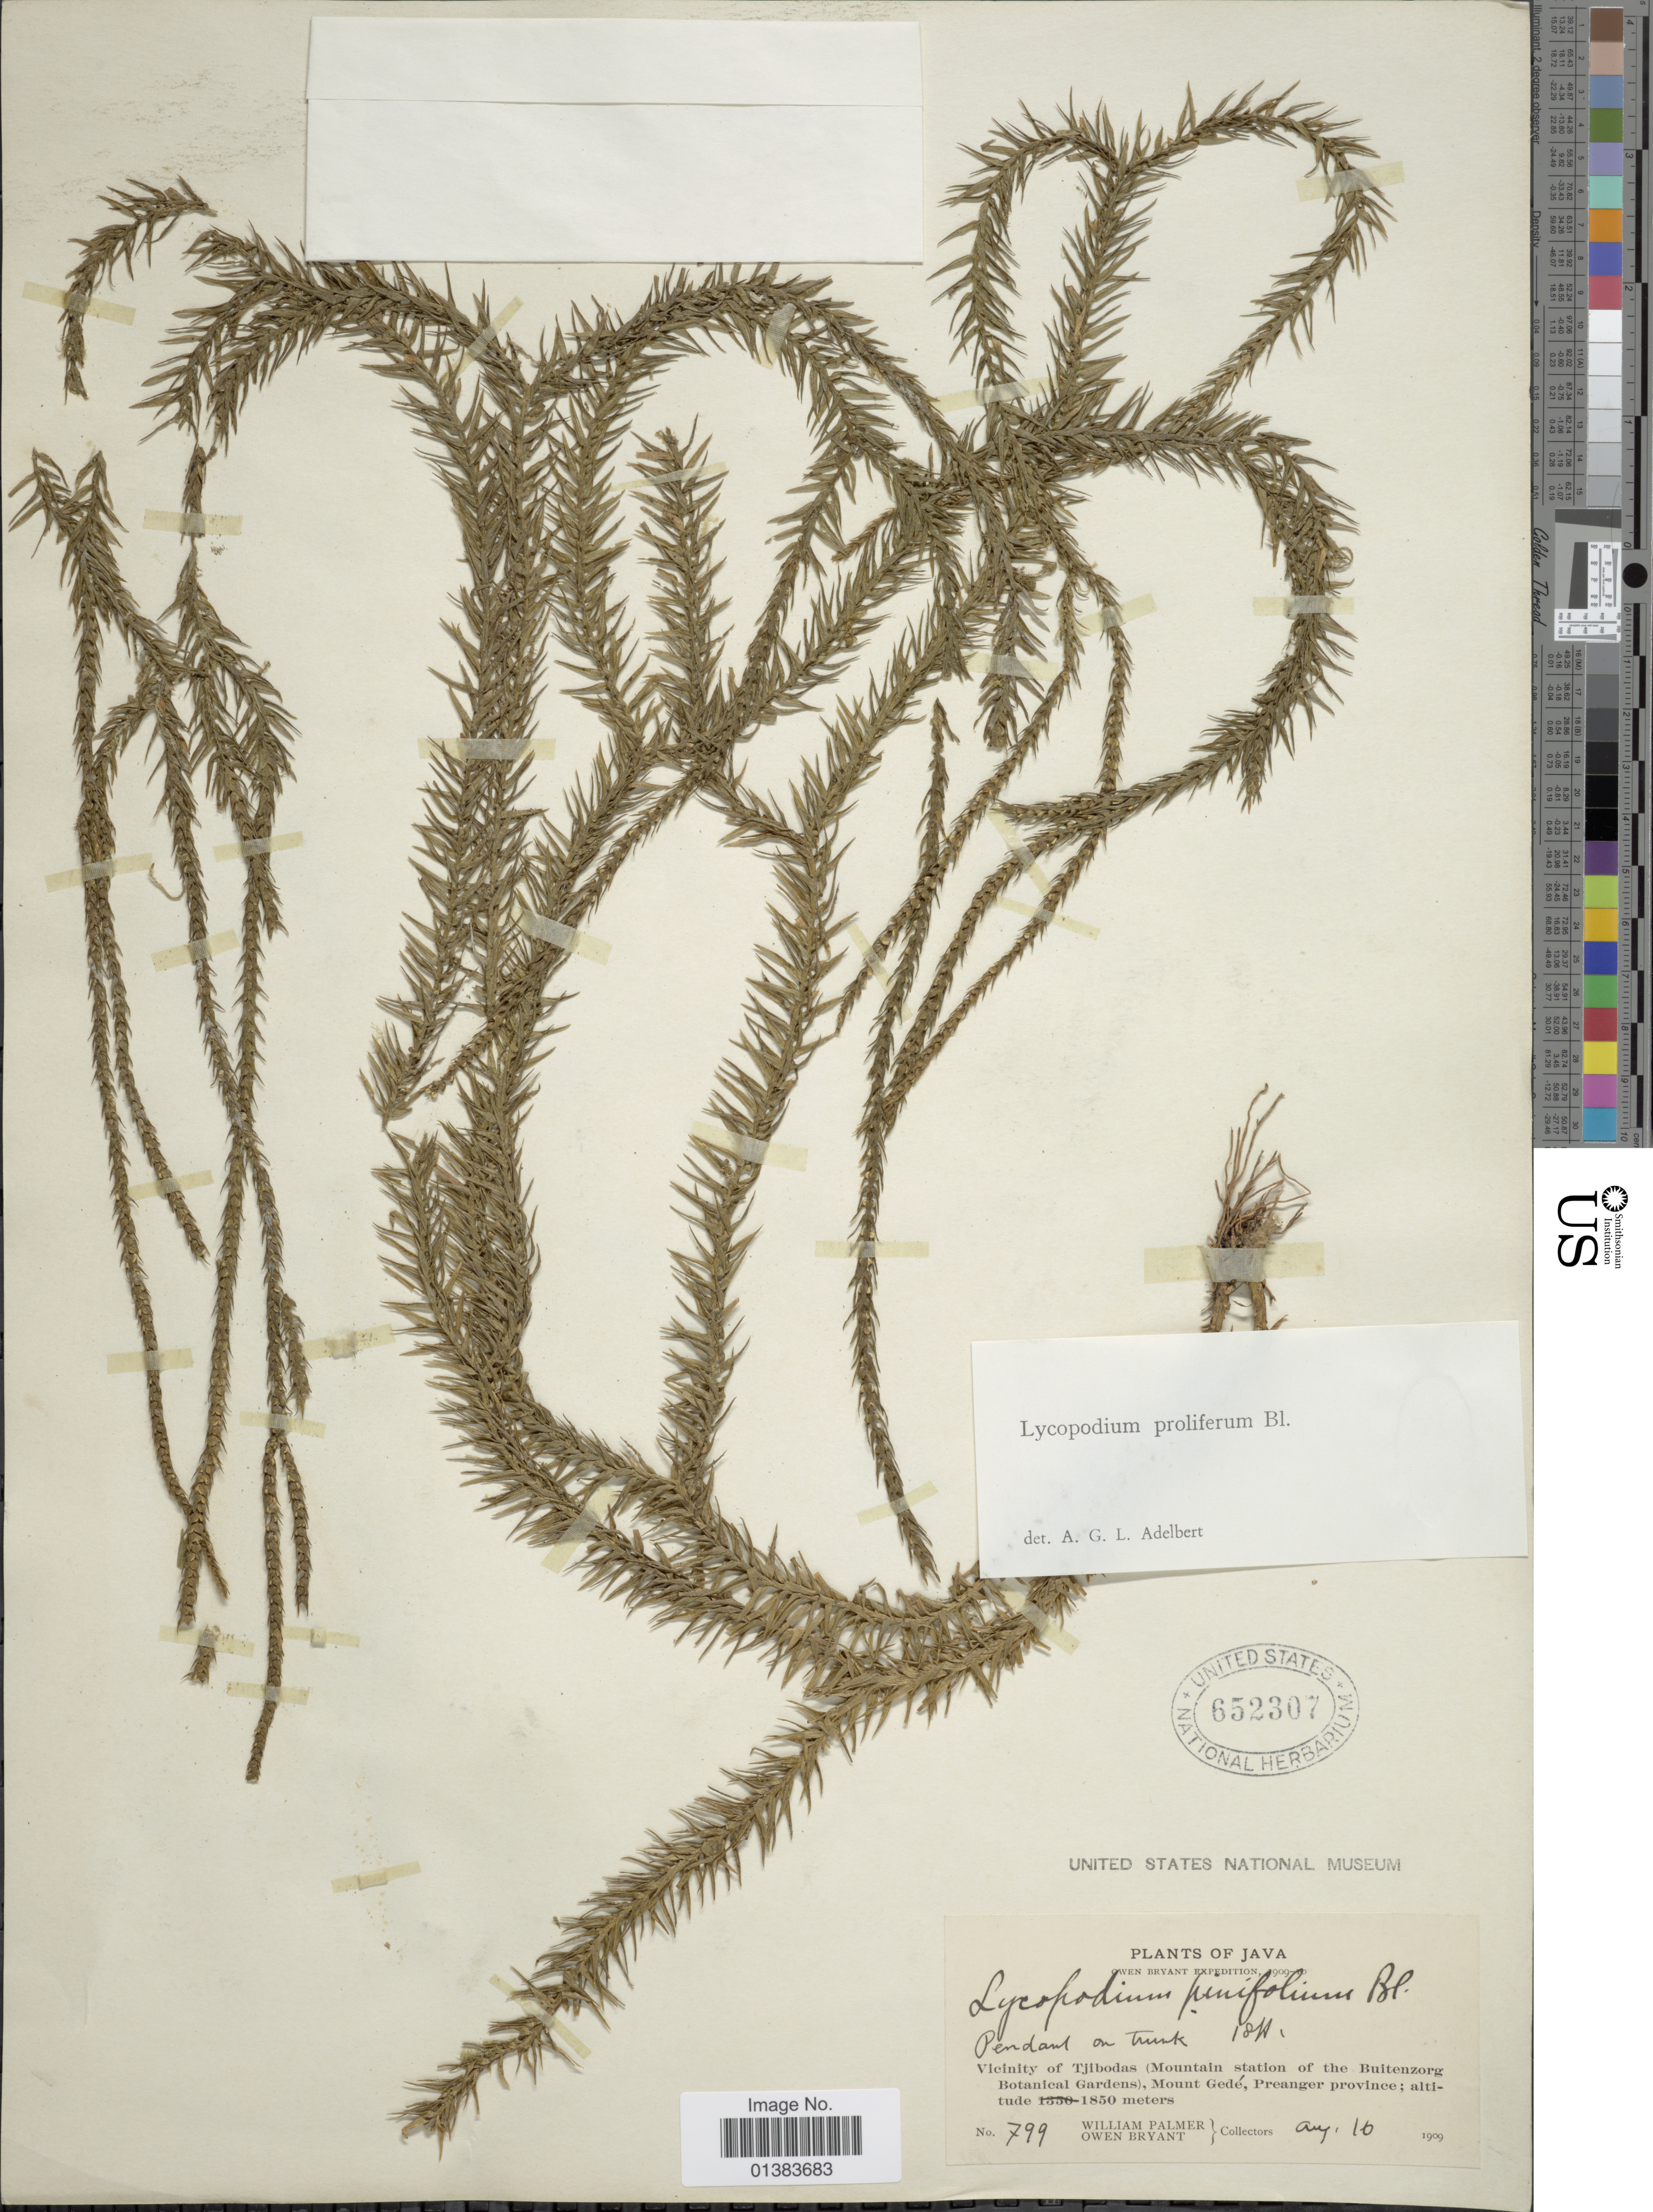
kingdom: Plantae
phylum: Tracheophyta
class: Lycopodiopsida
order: Lycopodiales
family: Lycopodiaceae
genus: Phlegmariurus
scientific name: Phlegmariurus proliferus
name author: (Blume) A. R. Field & Bostock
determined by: Field, A. R.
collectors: W. Palmer & O. Bryant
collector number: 799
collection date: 1909-08-16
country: Indonesia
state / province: Java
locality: Vicinity of Tjibodas (Mountain station of the Buitenzorg Botanical Gardens), Mount Gedé, Preanger province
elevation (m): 1850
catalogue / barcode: US 652307